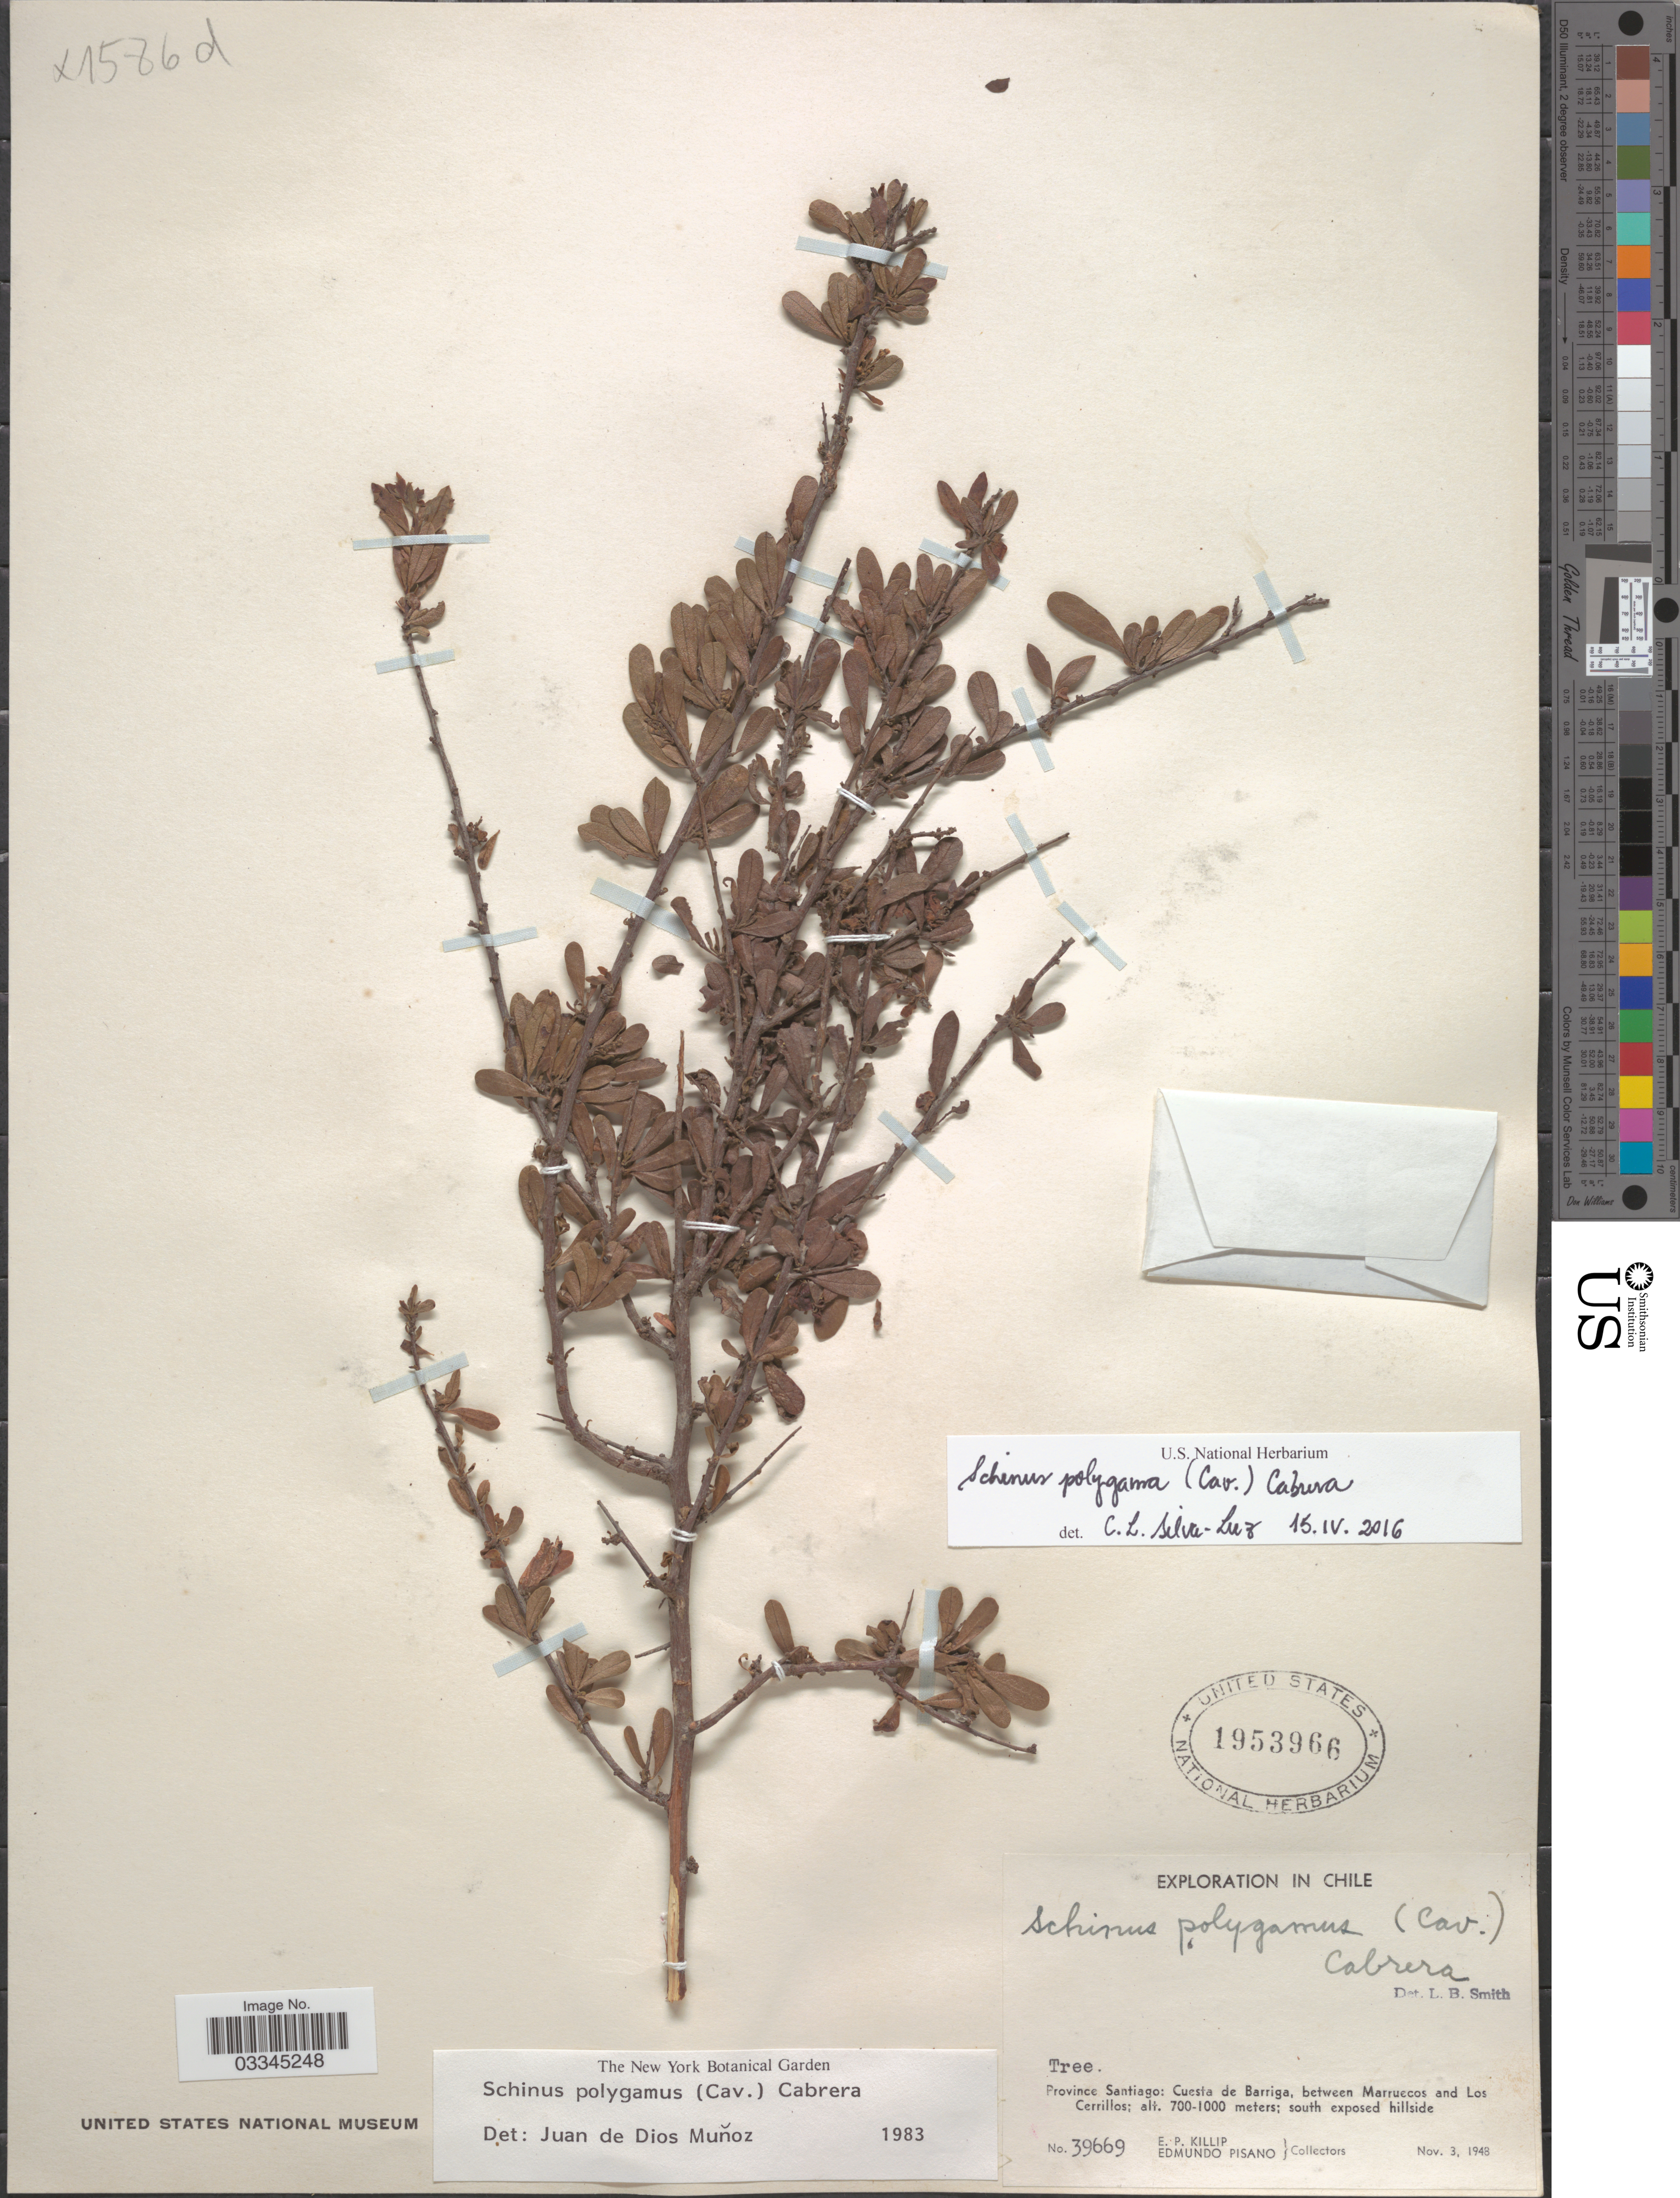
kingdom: Plantae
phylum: Tracheophyta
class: Magnoliopsida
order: Sapindales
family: Anacardiaceae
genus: Schinus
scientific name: Schinus polygama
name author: (Cav.) Cabrera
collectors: E. P. Killip & E. Pisano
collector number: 39669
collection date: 1948-11-03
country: Chile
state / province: Región Metropolitana (RM)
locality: Province Santiago: Cuesta de Barriga, between Marruecos and Los Cerrillos.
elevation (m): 700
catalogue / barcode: US 1953966